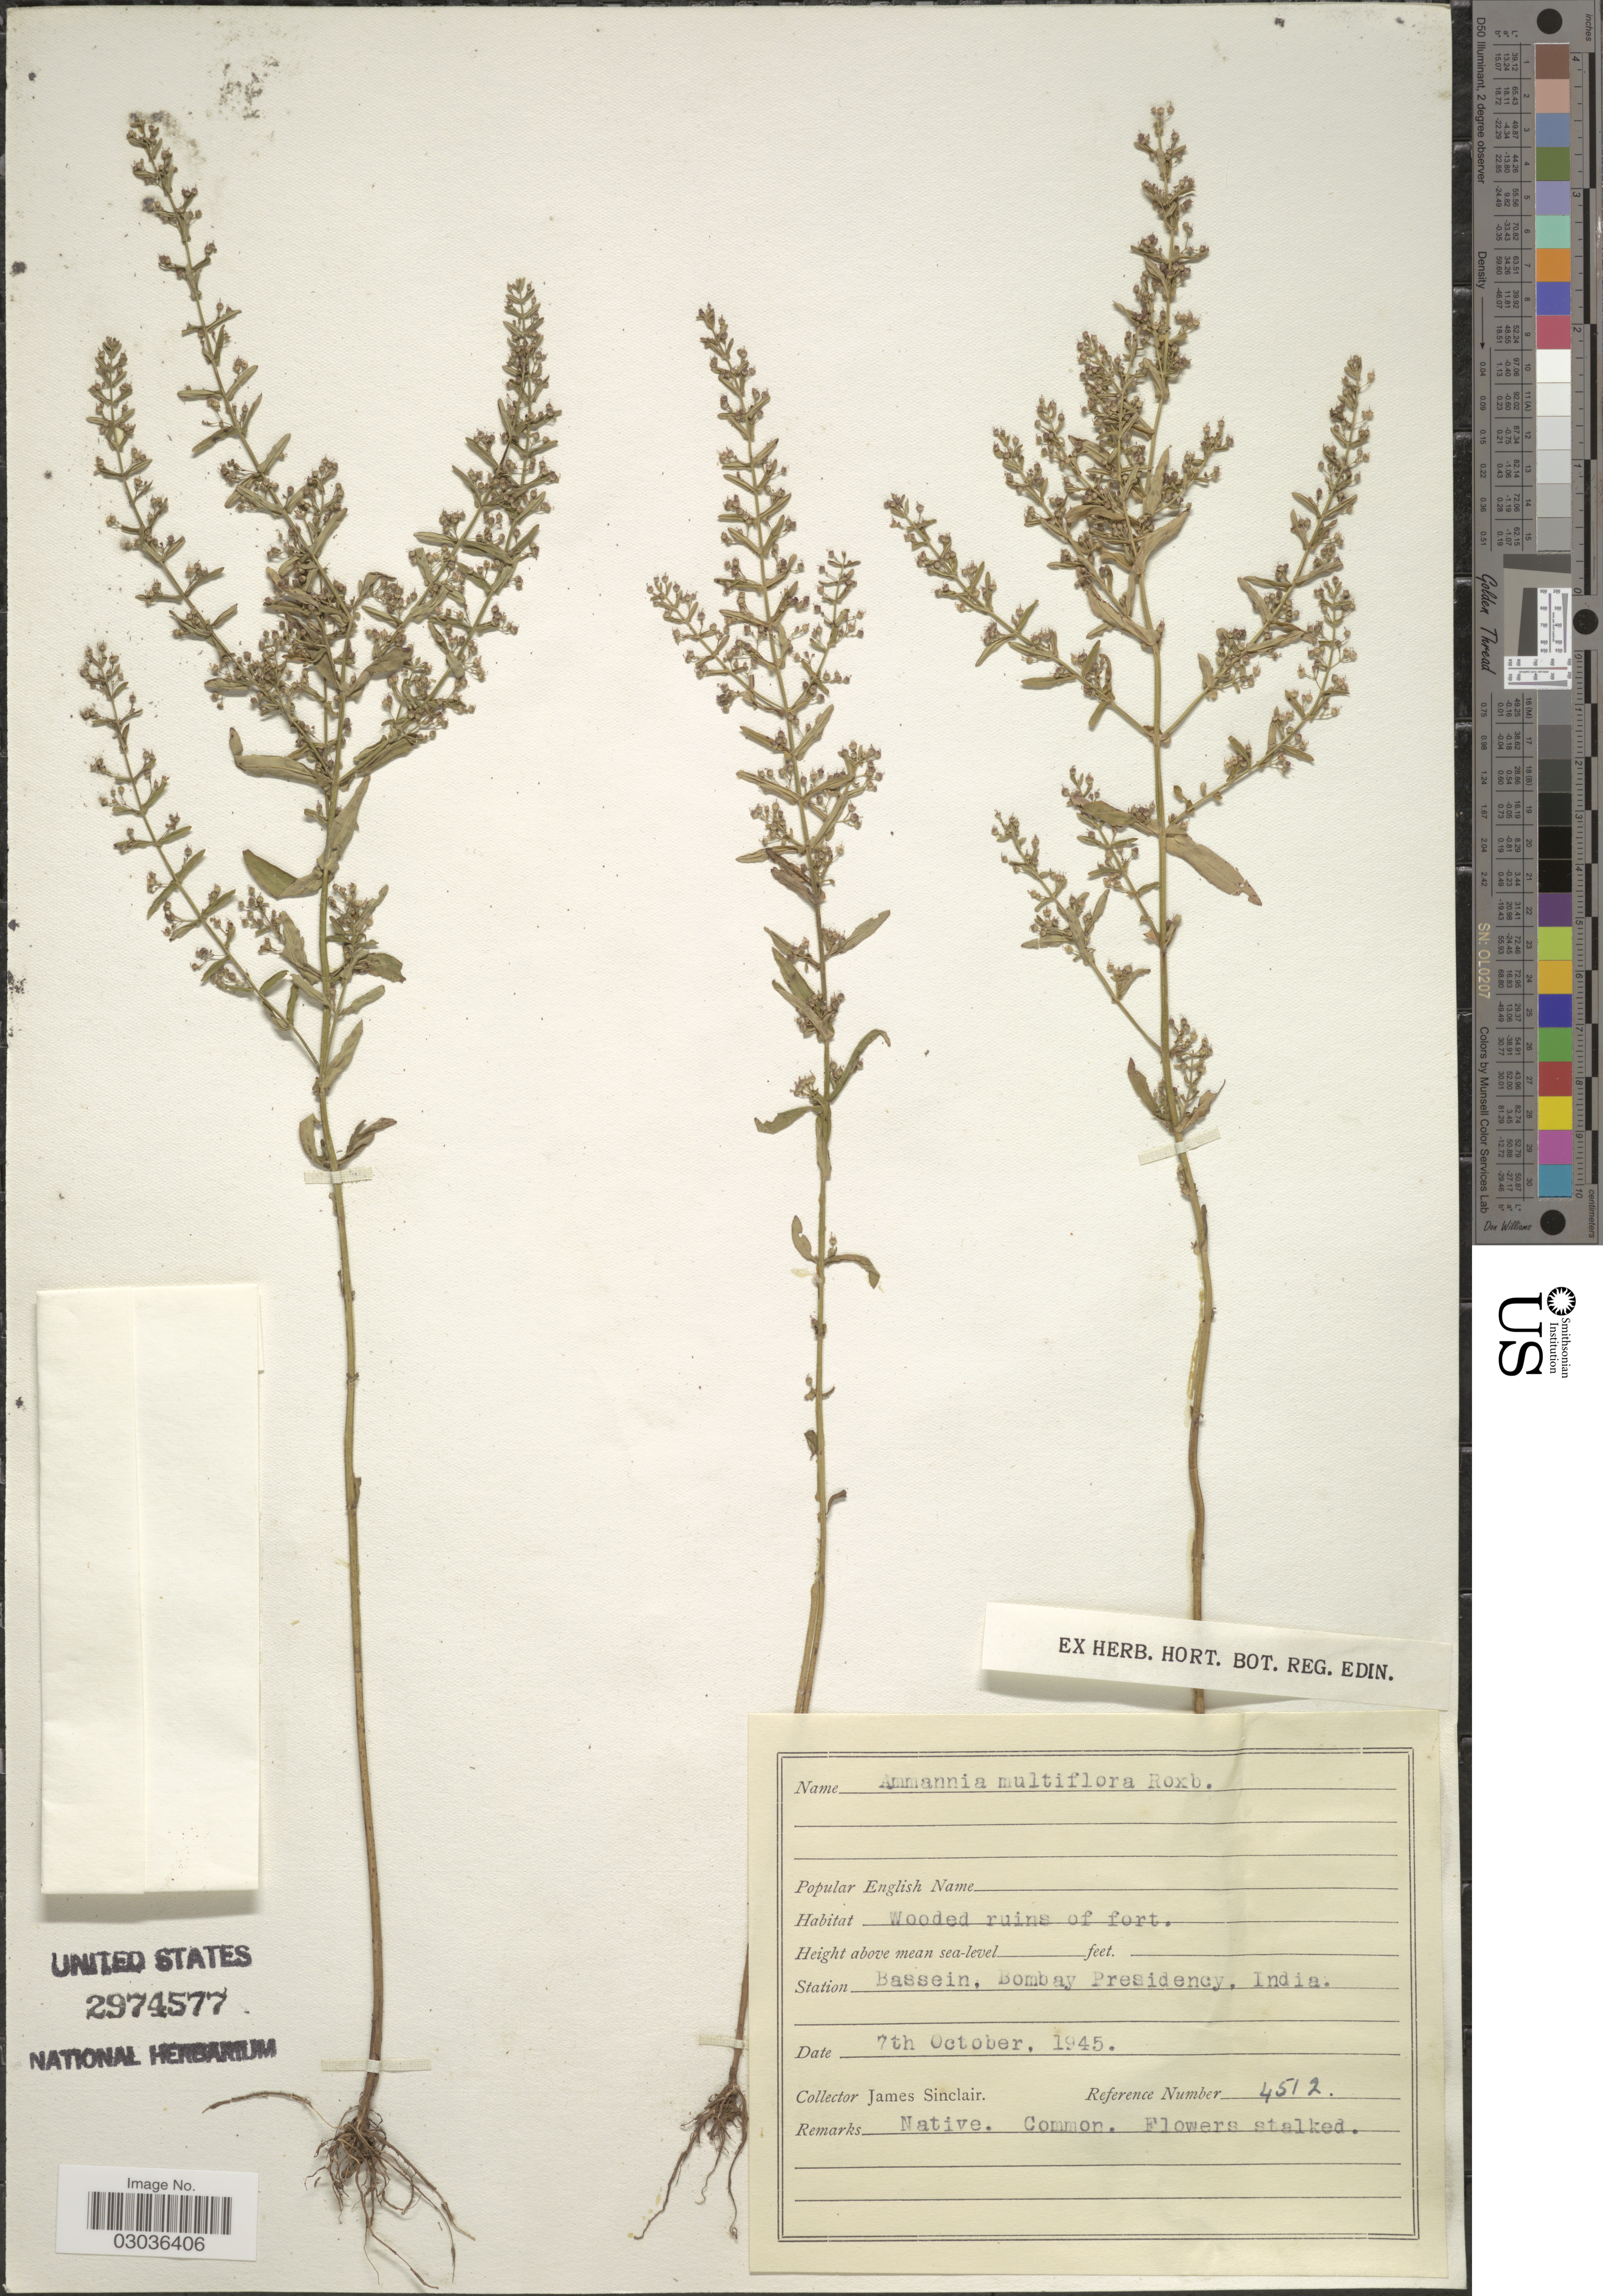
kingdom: Plantae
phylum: Tracheophyta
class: Magnoliopsida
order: Myrtales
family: Lythraceae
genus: Ammannia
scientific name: Ammannia multiflora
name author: Roxb.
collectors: J. Sinclair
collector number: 4512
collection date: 1945-10-07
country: India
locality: Station Bassein. Bombay Presidency.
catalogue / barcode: US 2974577